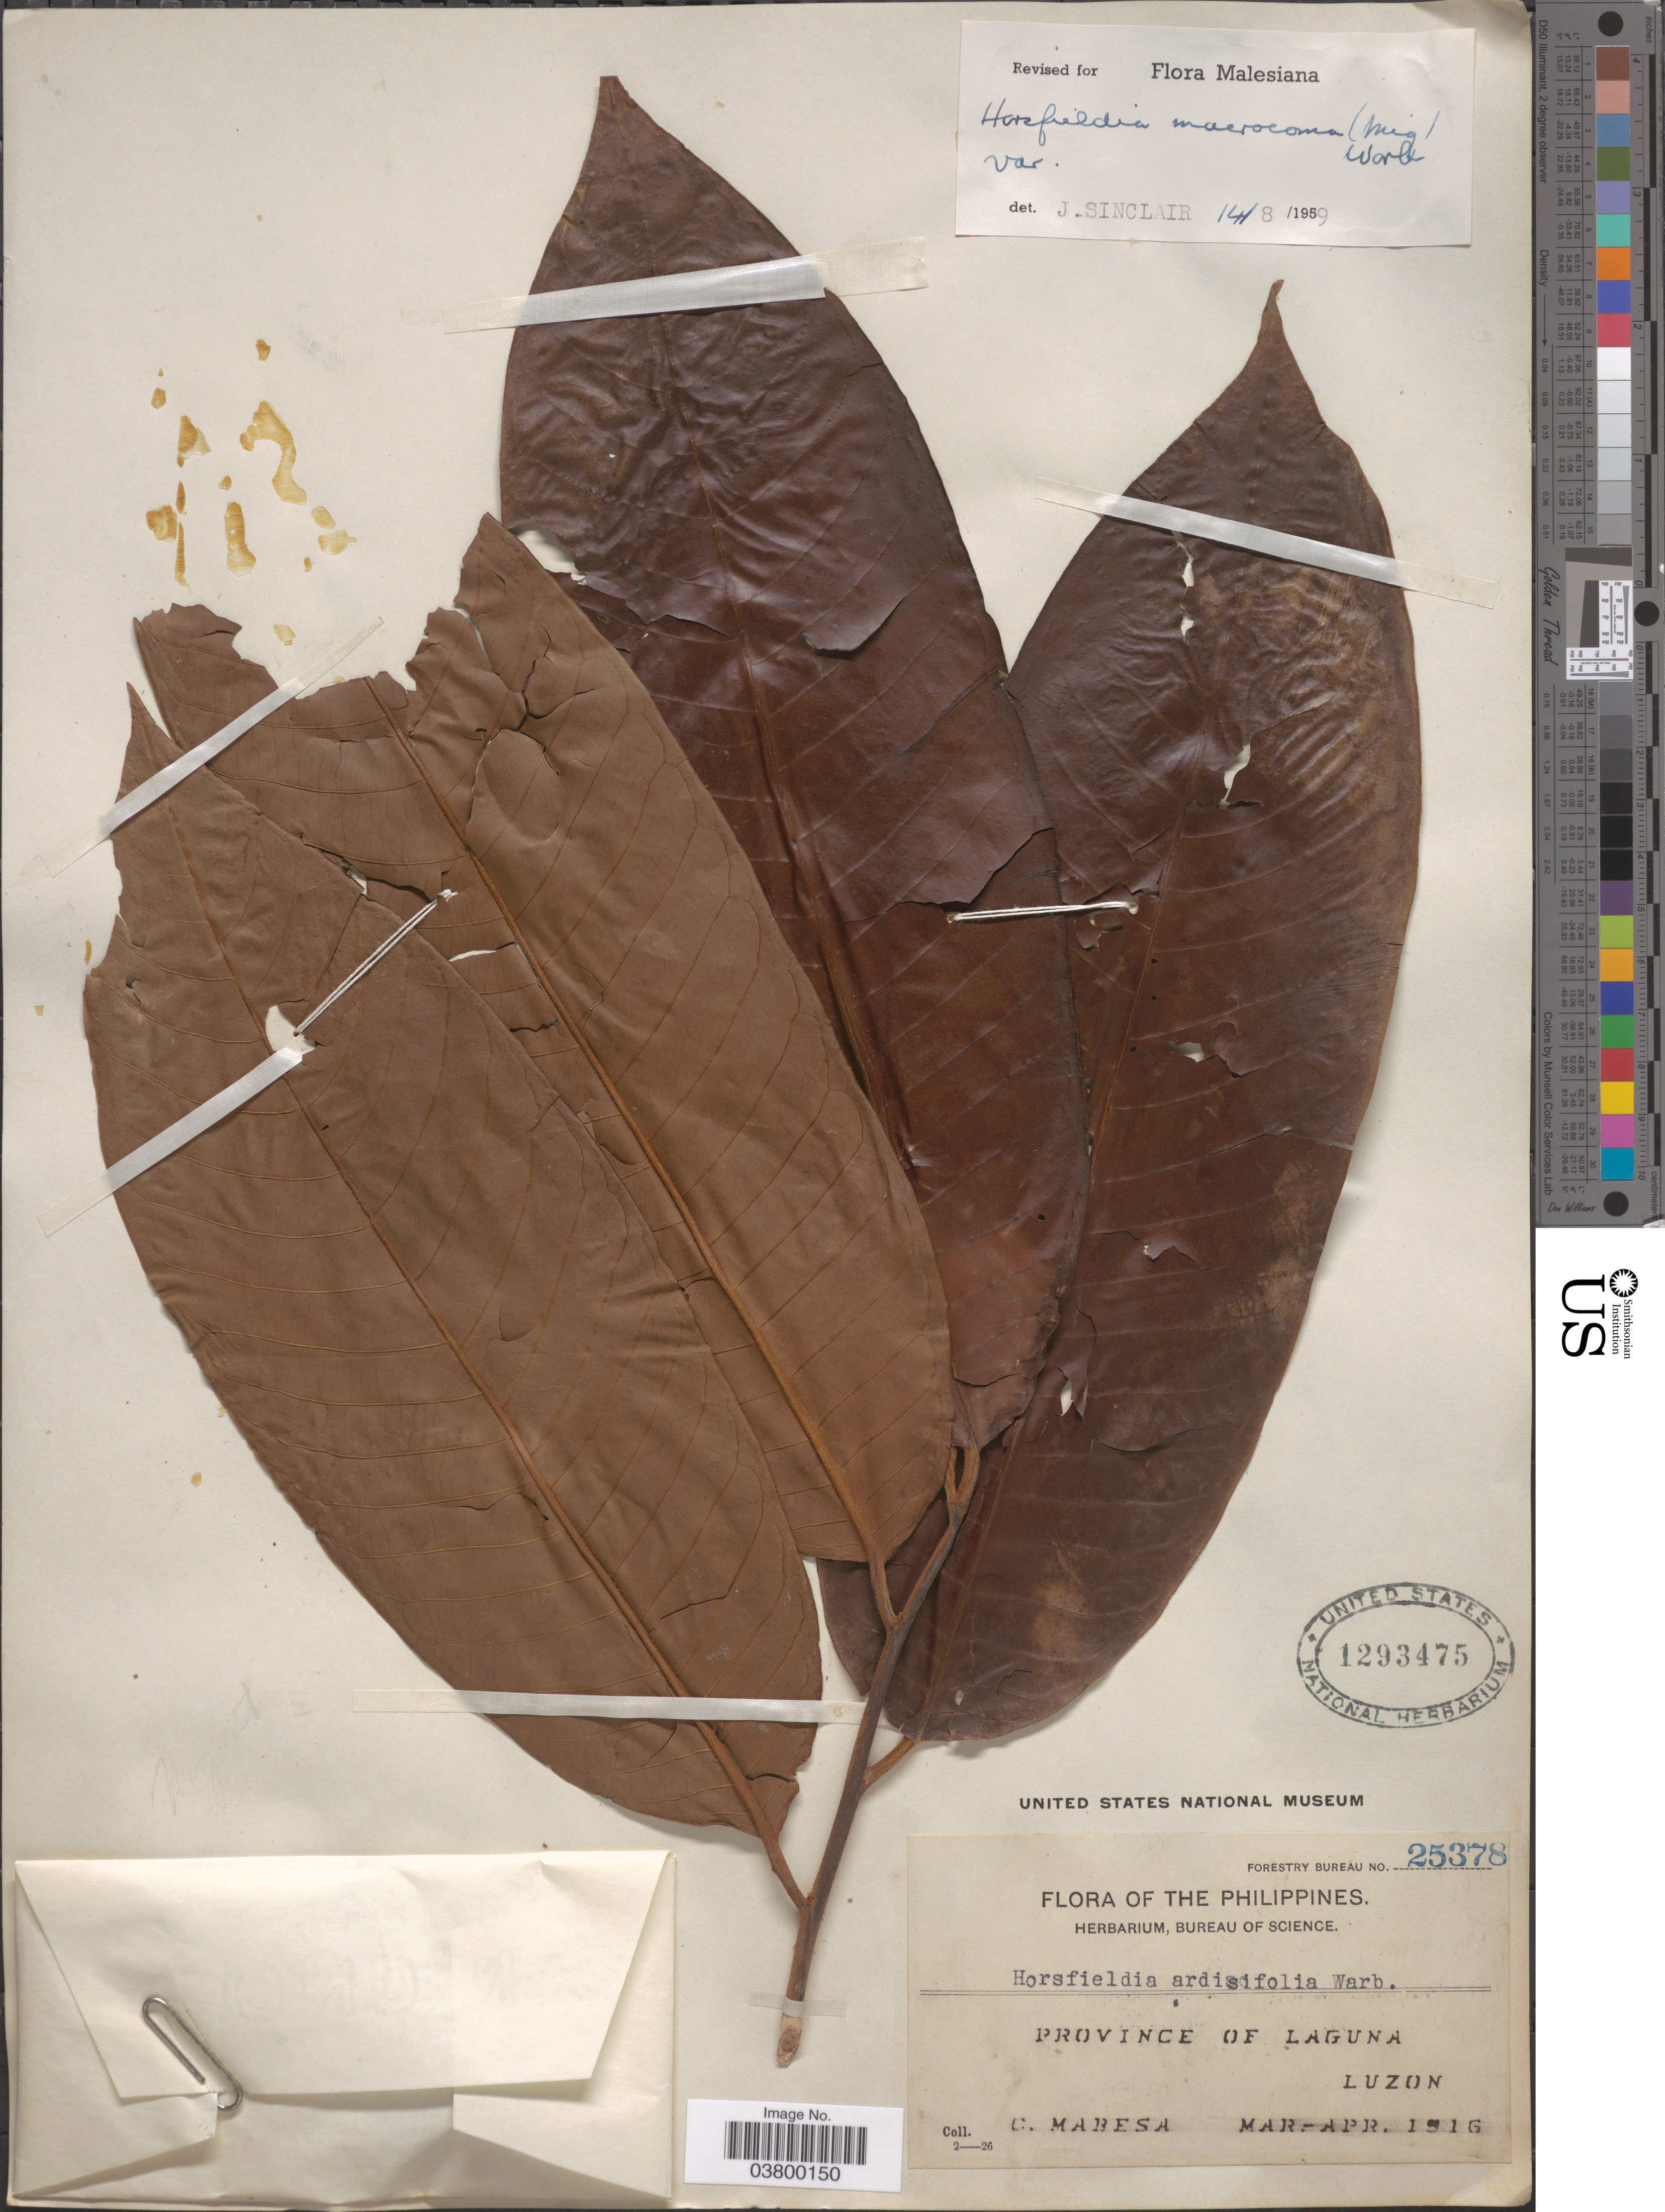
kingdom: Plantae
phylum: Tracheophyta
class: Magnoliopsida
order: Magnoliales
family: Myristicaceae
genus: Endocomia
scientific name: Endocomia macrocoma subsp. prainii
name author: (King) W.J. de Wilde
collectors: C. Mabesa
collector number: Forestry Bureau 25378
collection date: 1916-03/1916-04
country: Philippines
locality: Province of Laguna, Luzon.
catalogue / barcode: US 1293475